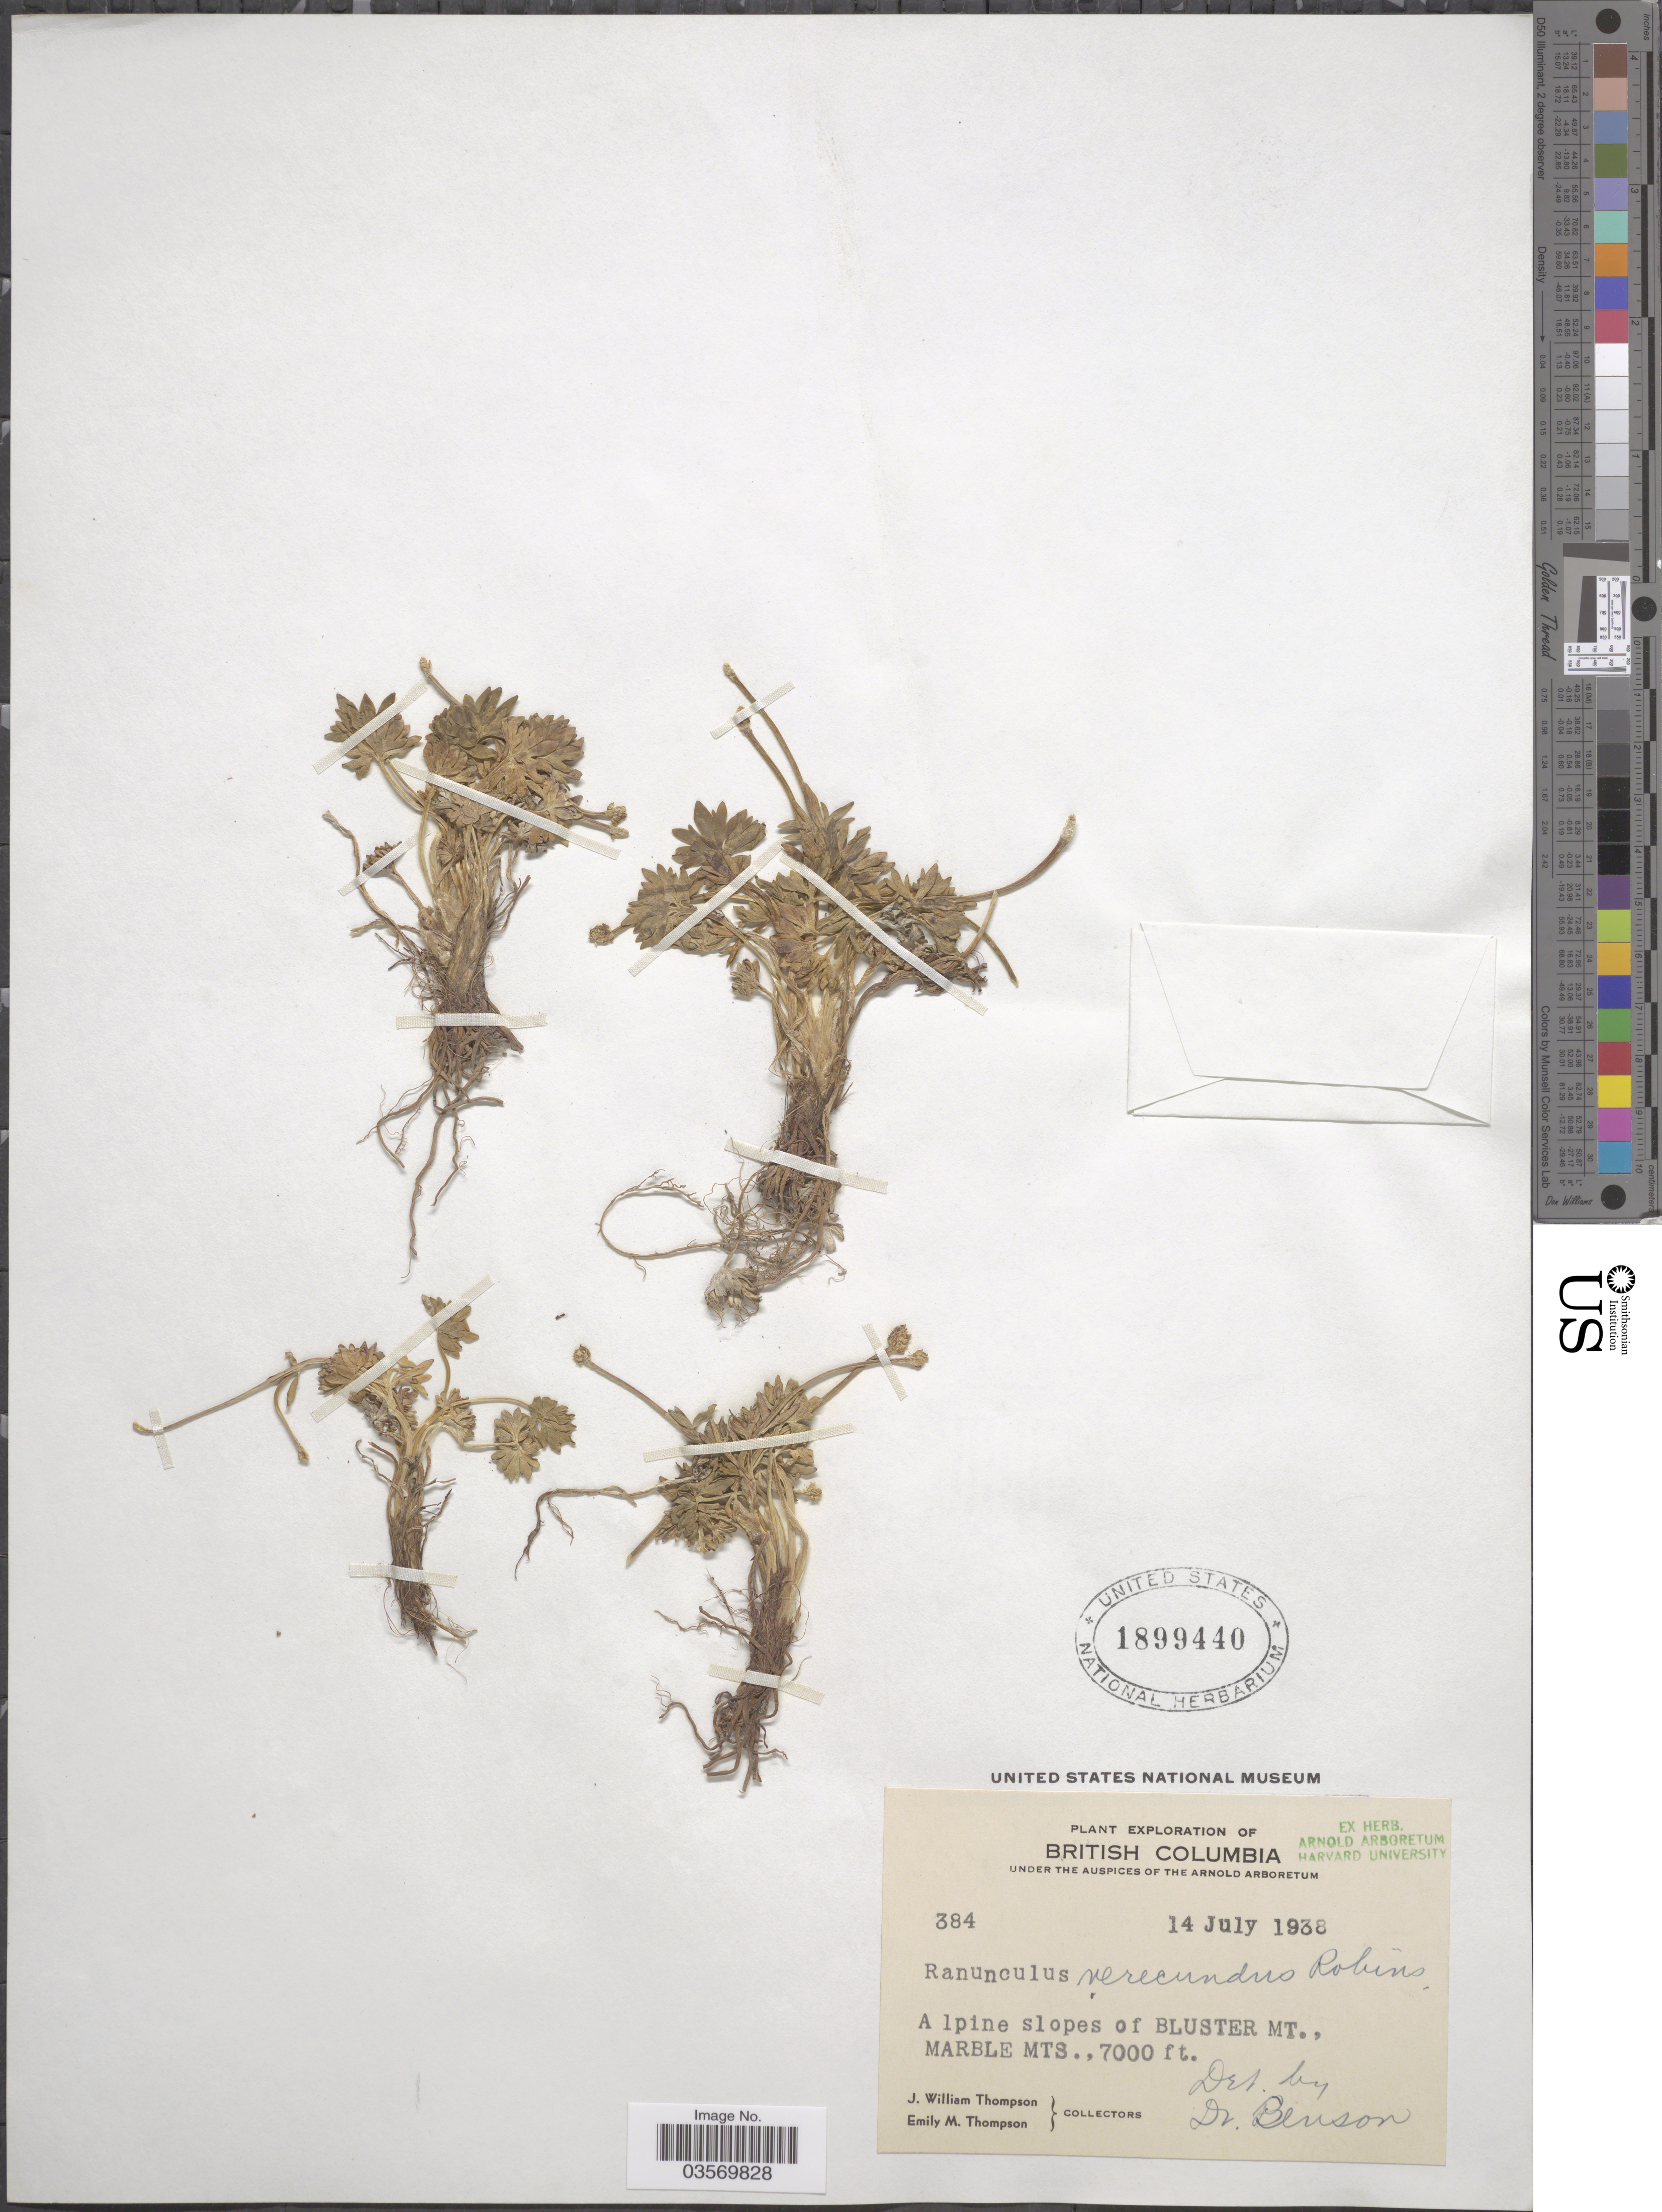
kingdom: Plantae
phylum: Tracheophyta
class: Magnoliopsida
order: Ranunculales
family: Ranunculaceae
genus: Ranunculus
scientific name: Ranunculus verecundus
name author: B.L. Rob.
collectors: J. W. Thompson & E. M. Thompson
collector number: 384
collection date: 1938-07-14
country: Canada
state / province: British Columbia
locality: Alpine slopes of Bluster Mt., Marble Mts.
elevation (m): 2134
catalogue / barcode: US 1899440